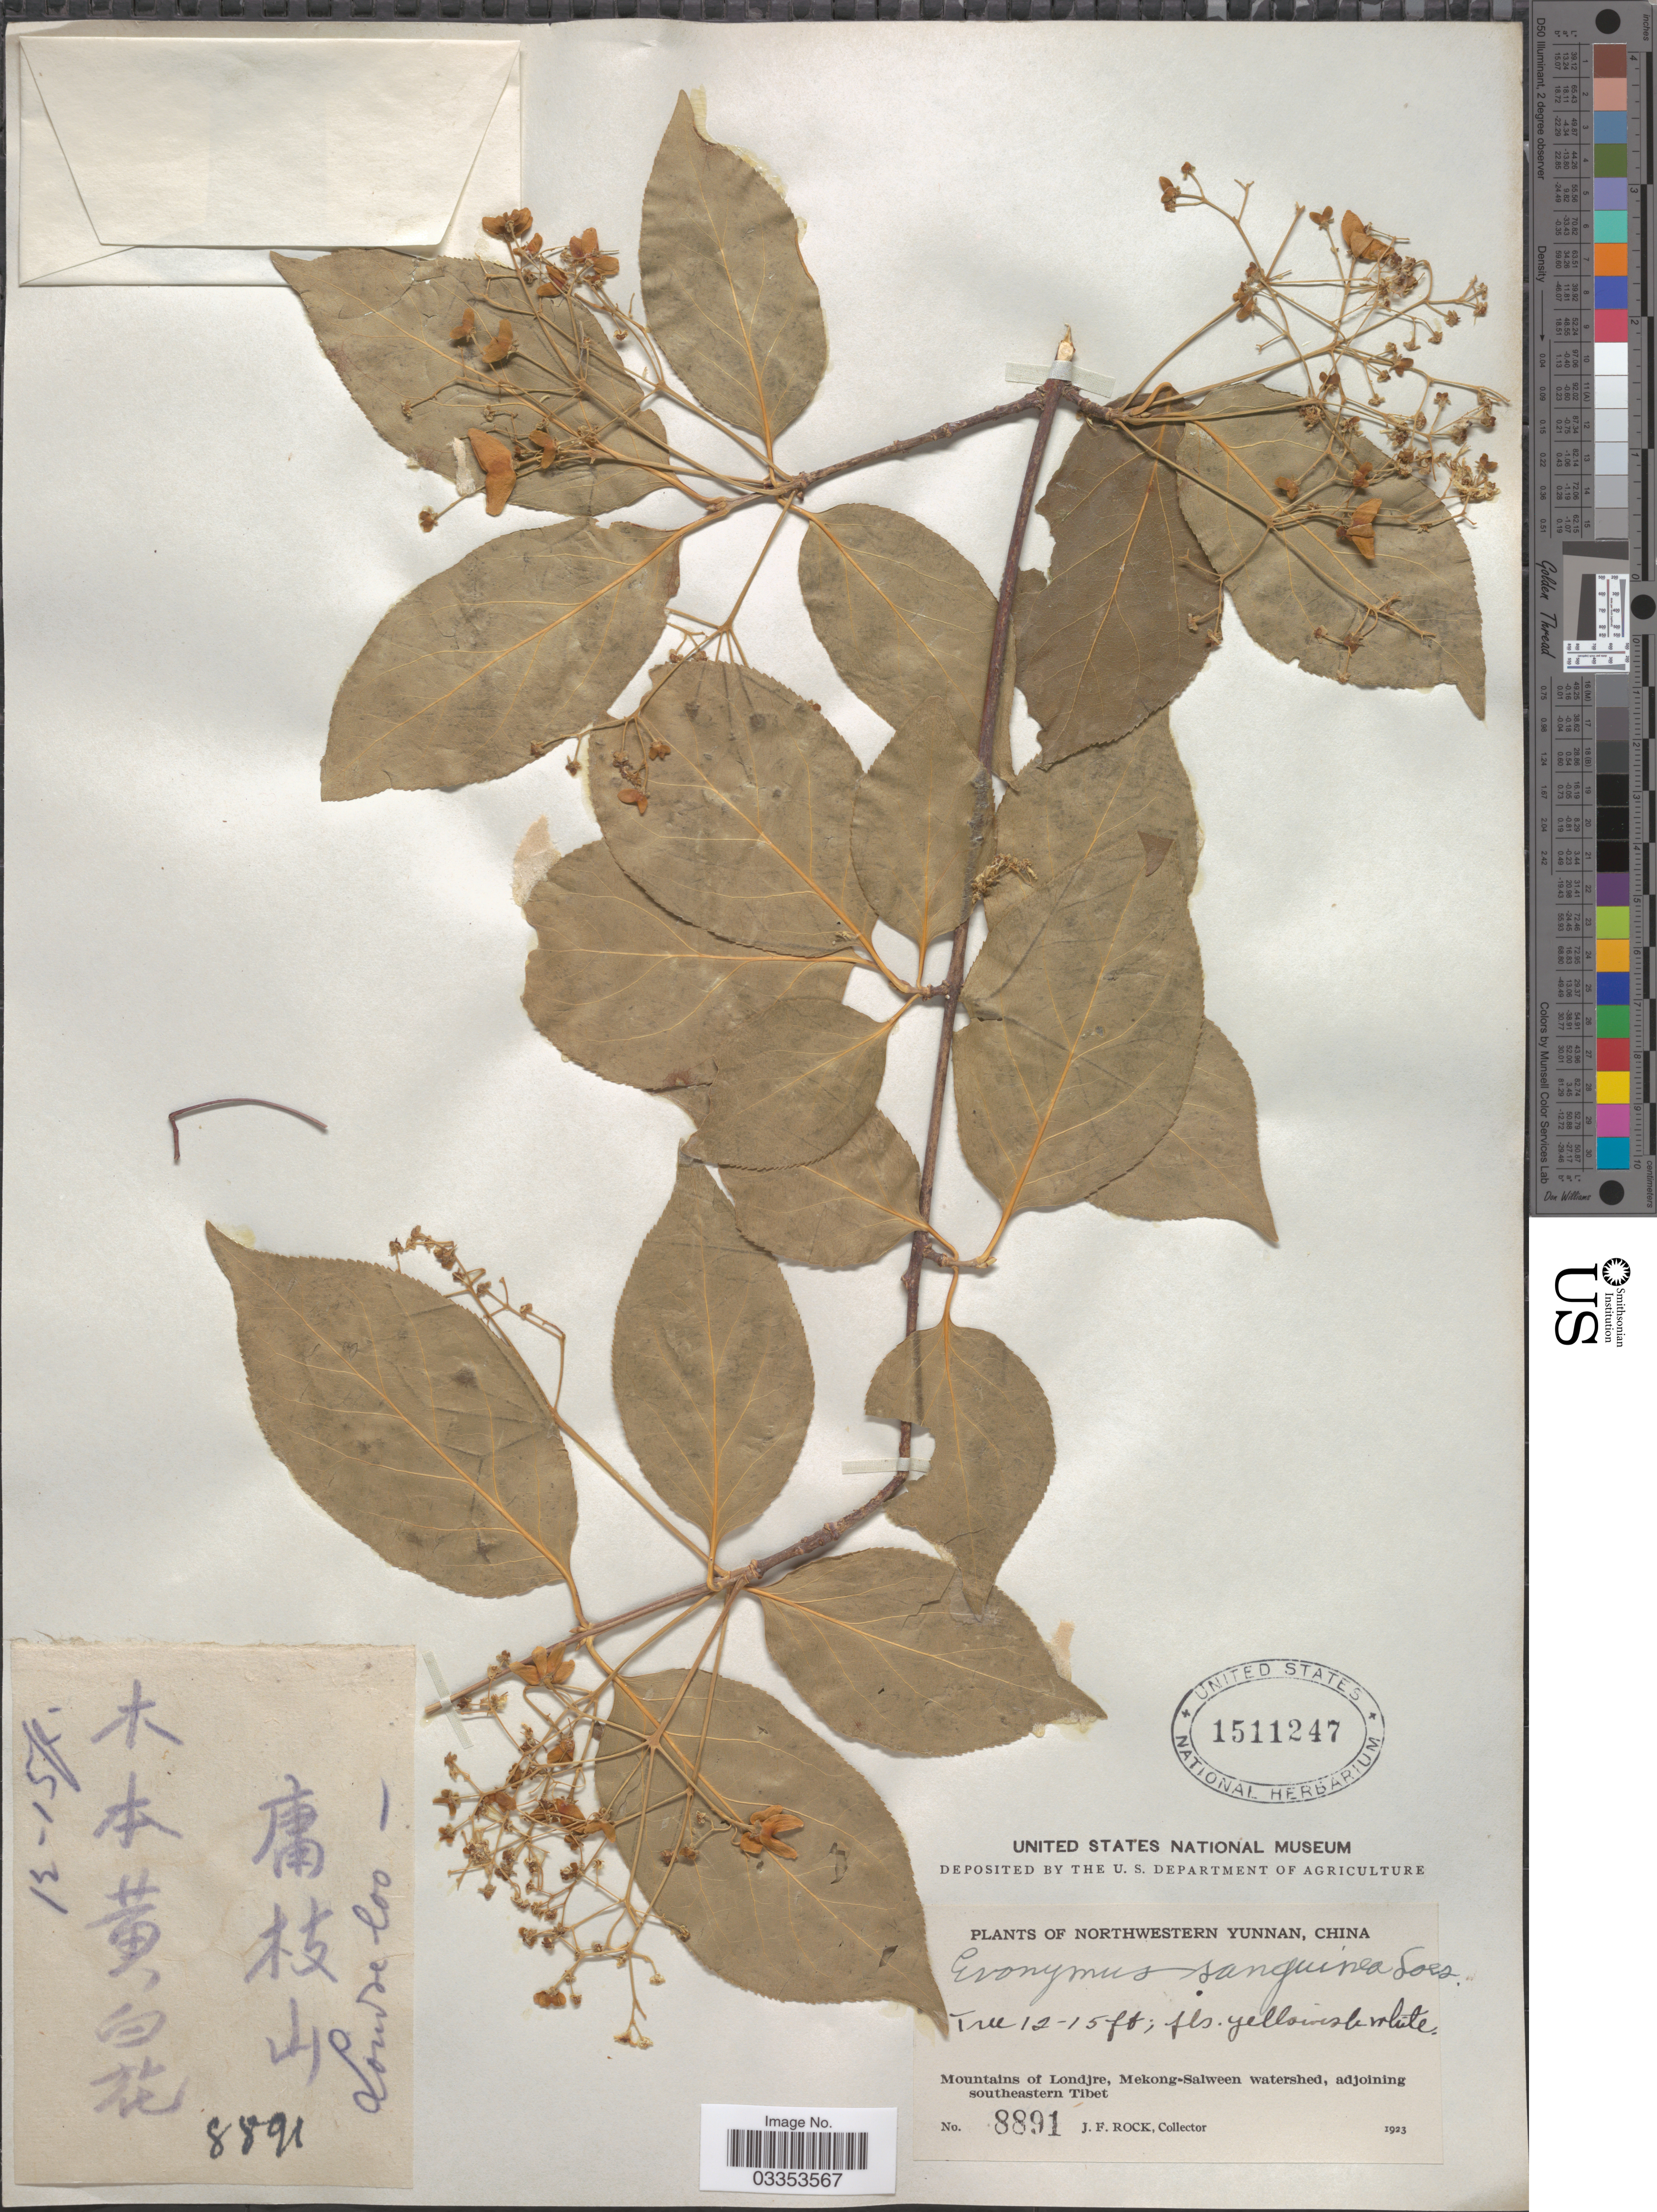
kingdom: Plantae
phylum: Tracheophyta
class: Magnoliopsida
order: Celastrales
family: Celastraceae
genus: Euonymus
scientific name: Euonymus sanguineus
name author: Loes.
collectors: J. Rock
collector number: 8891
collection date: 1923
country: China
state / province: Yunnan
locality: Northwestern Yunnan. Mountains of Londjre, Mekong-Salween watershed, adjoining southeastern Tibet.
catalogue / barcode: US 1511247